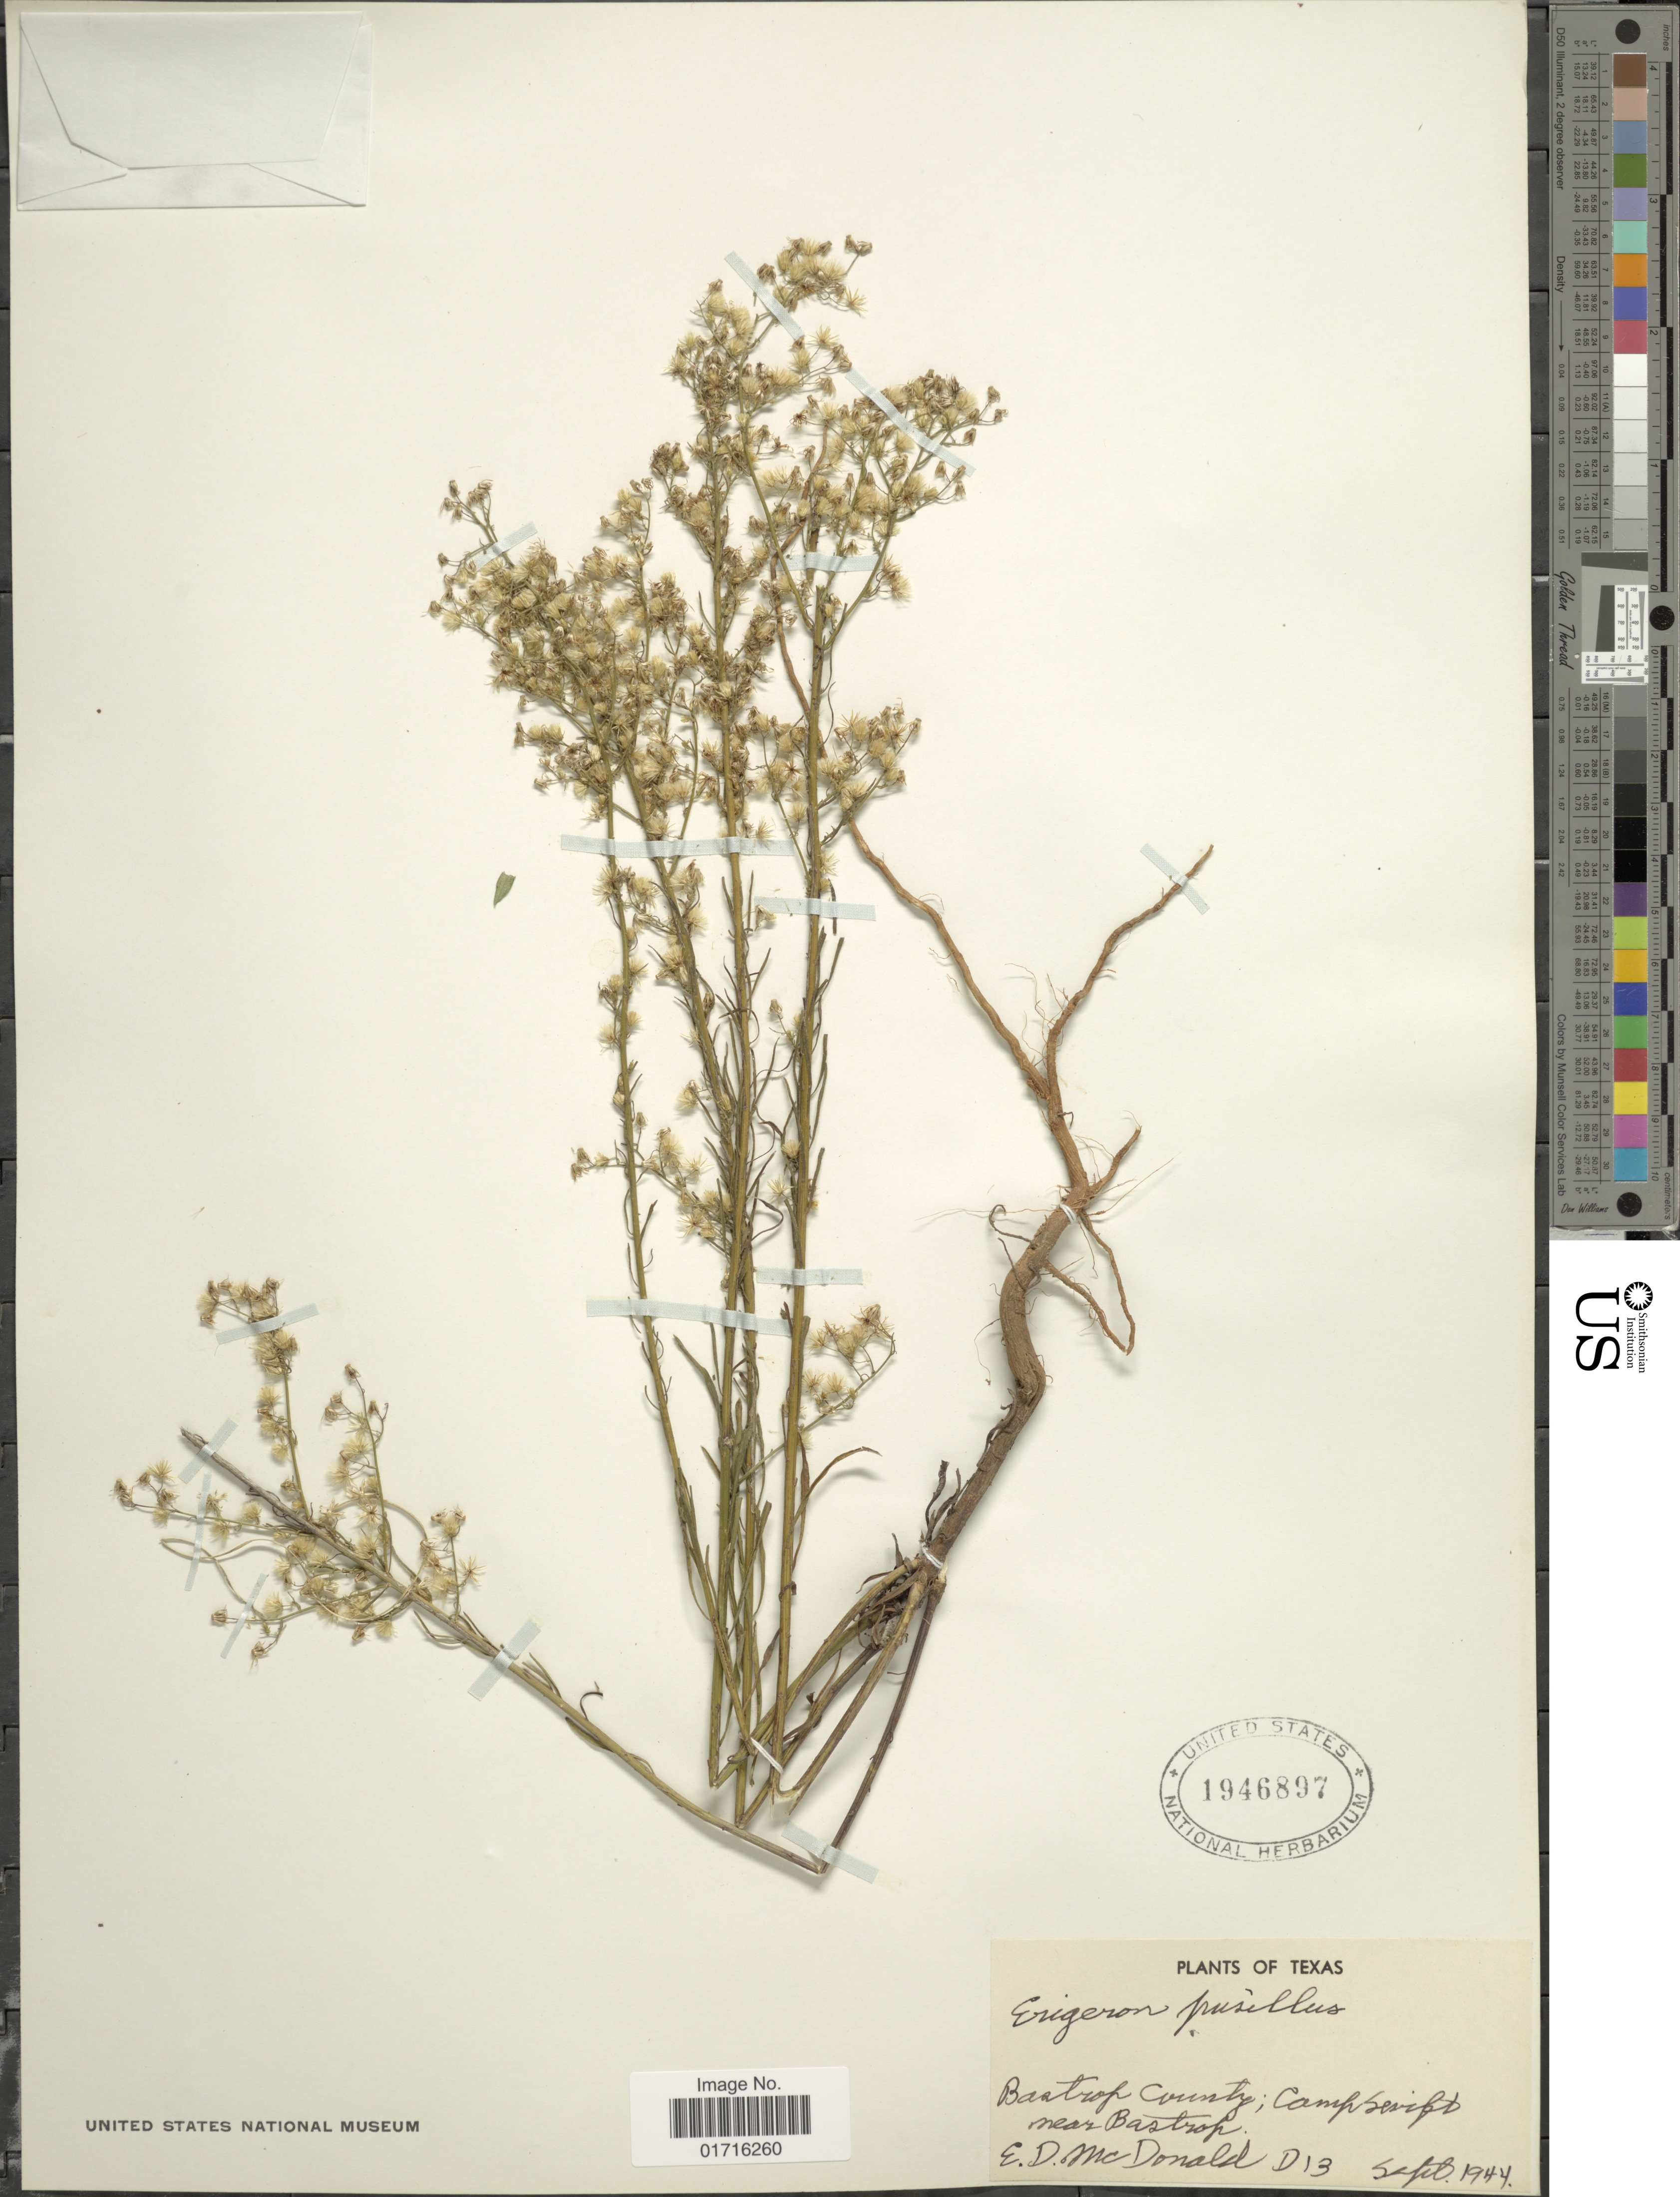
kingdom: Plantae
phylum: Tracheophyta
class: Magnoliopsida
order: Asterales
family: Asteraceae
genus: Conyza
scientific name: Conyza pusilla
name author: Houtt.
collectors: E. D. McDonald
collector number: D13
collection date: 1944-09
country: United States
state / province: Texas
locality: Bastrop County, Camp Swift near Bastrop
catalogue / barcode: US 1946897